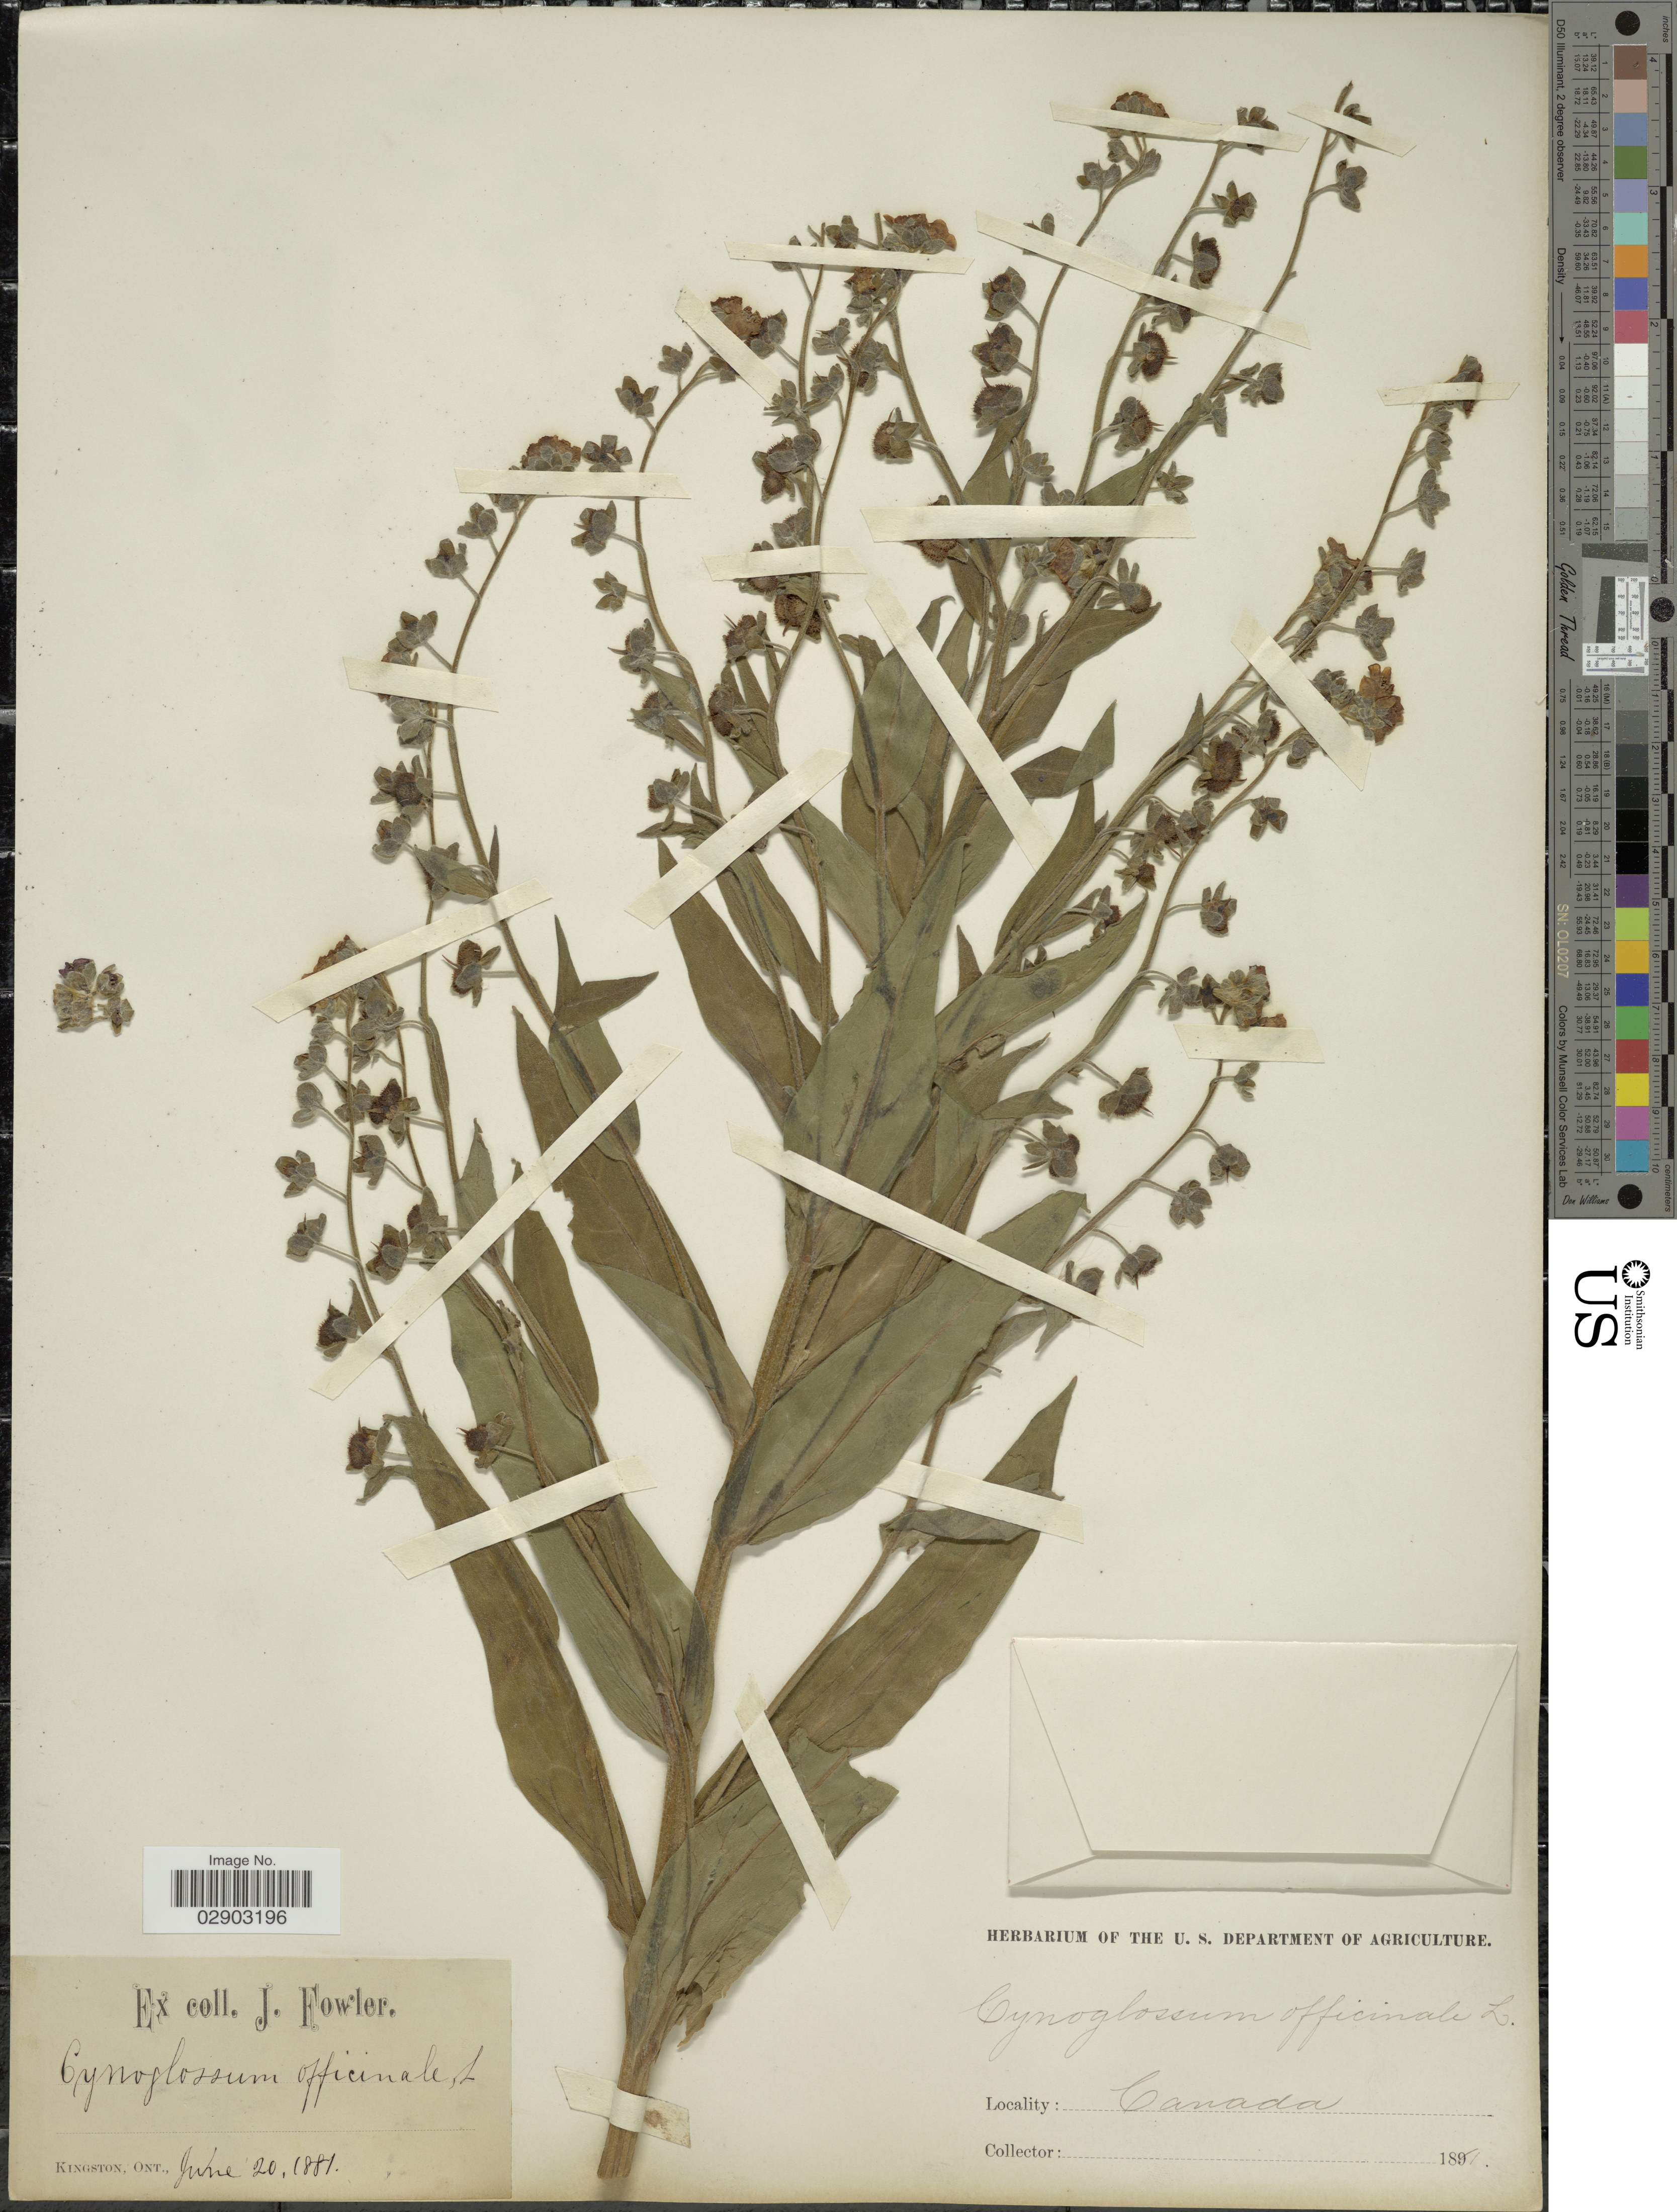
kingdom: Plantae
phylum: Tracheophyta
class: Magnoliopsida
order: Boraginales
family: Boraginaceae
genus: Cynoglossum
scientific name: Cynoglossum officinale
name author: L.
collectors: ex herb. J. Fowler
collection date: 1881-06-20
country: Canada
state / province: Ontario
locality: Kingston, Ont.